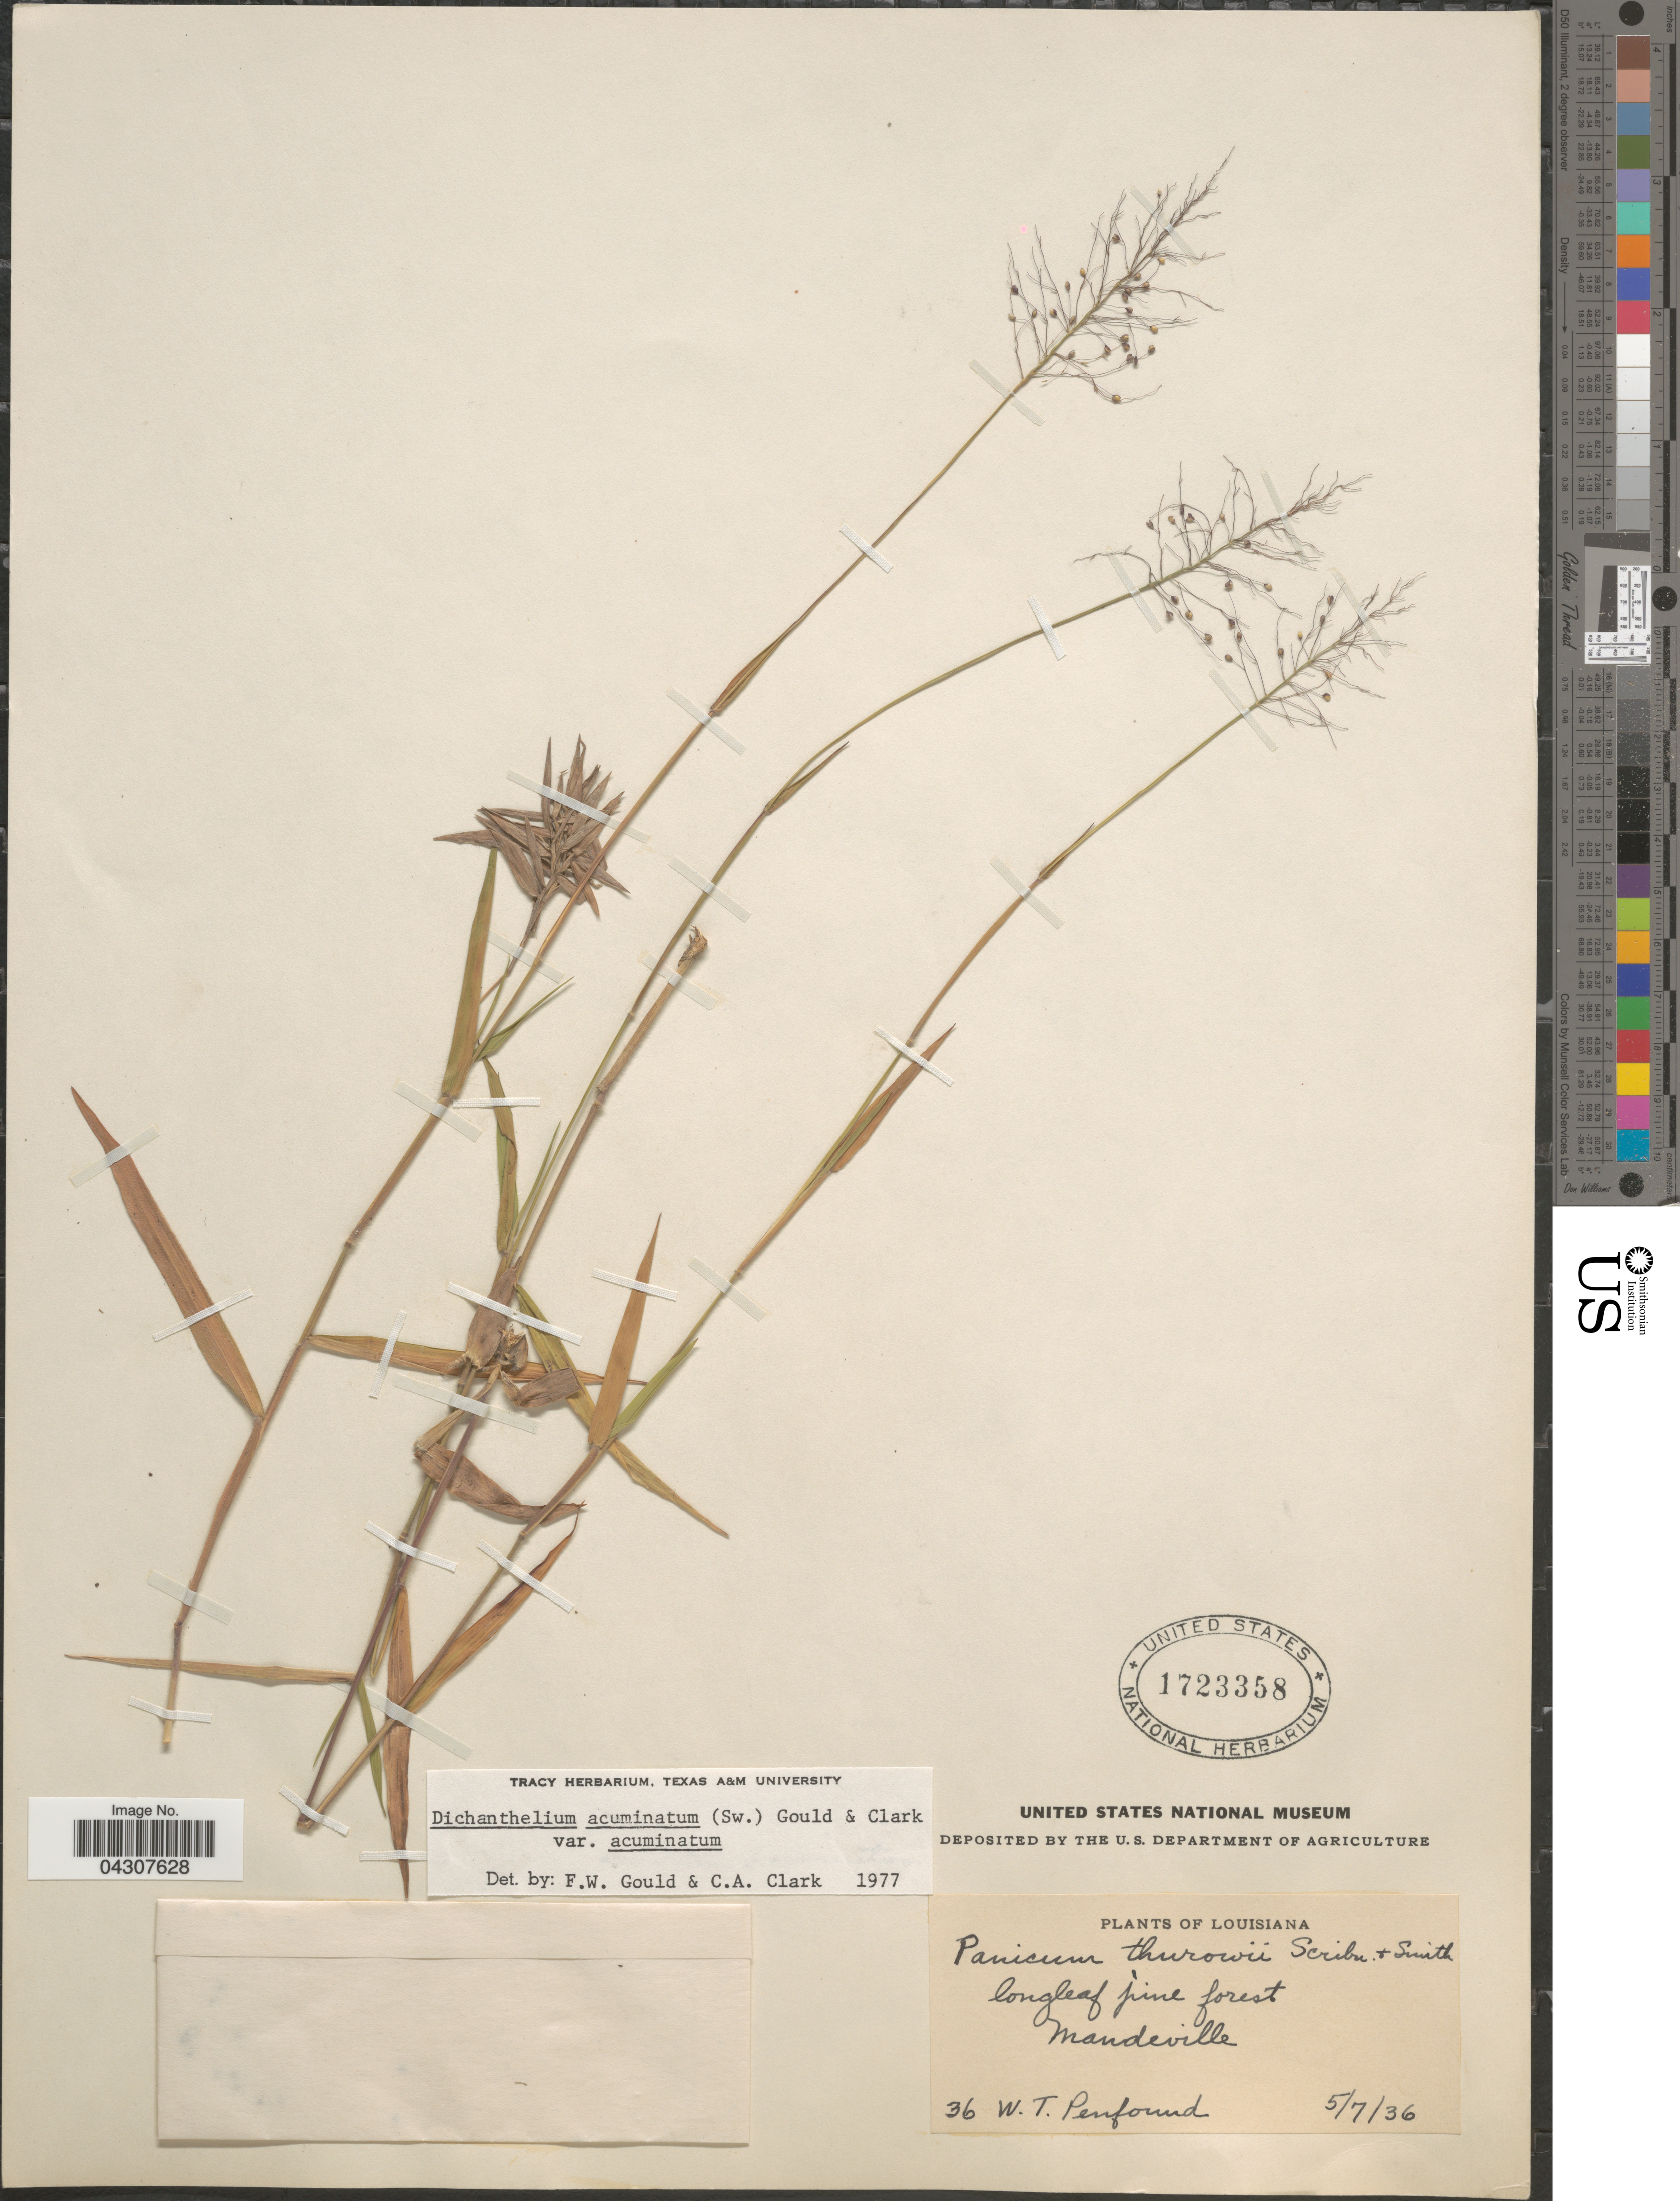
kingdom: Plantae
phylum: Tracheophyta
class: Liliopsida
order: Poales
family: Poaceae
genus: Dichanthelium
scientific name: Dichanthelium acuminatum var. acuminatum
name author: (Sw.) Gould & C.A. Clark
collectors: W. Penfound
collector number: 36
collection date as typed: Transcribed d/m/y: 7/5/36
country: United States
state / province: Louisiana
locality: Longleaf pine forest. Mandeville.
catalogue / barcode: US 1723358